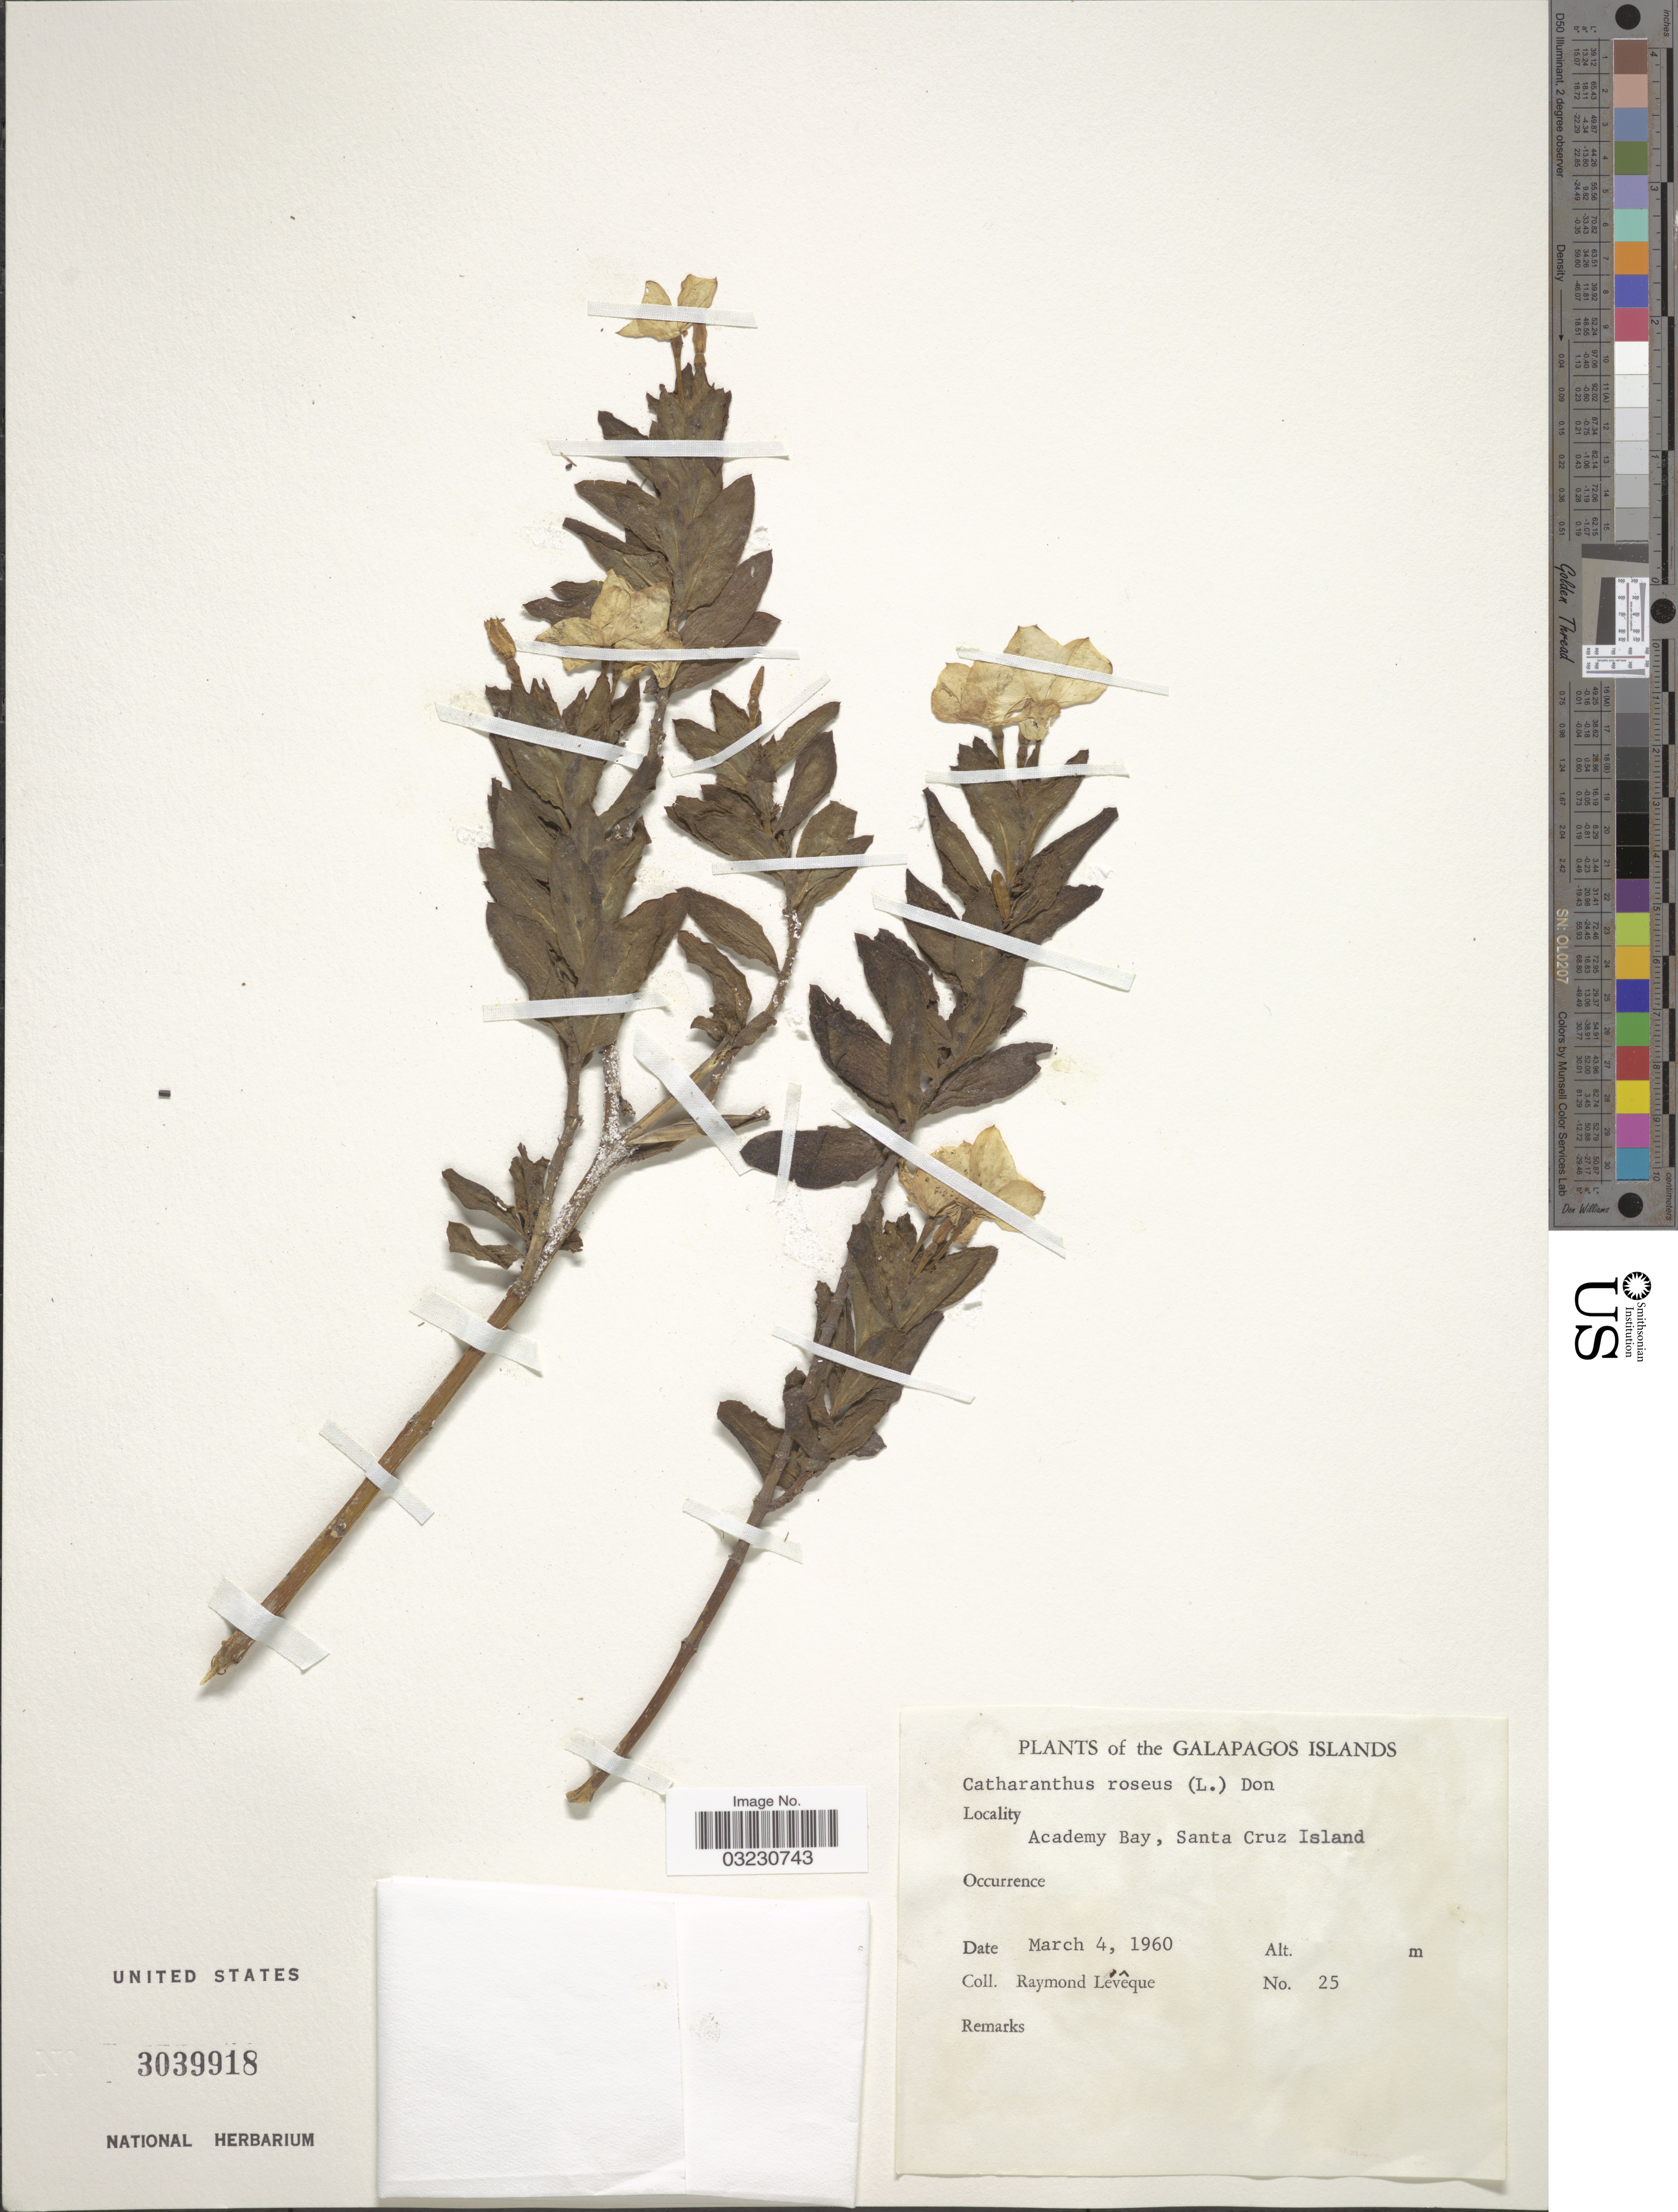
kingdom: Plantae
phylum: Tracheophyta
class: Magnoliopsida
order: Gentianales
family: Apocynaceae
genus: Catharanthus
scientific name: Catharanthus roseus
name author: (L.) G. Don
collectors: R. Lévêque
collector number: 25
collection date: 1960-03-04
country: Ecuador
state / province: Colón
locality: The Galapagos Islands, Academy Bay, Santa Cruz Island.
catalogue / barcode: US 3039918